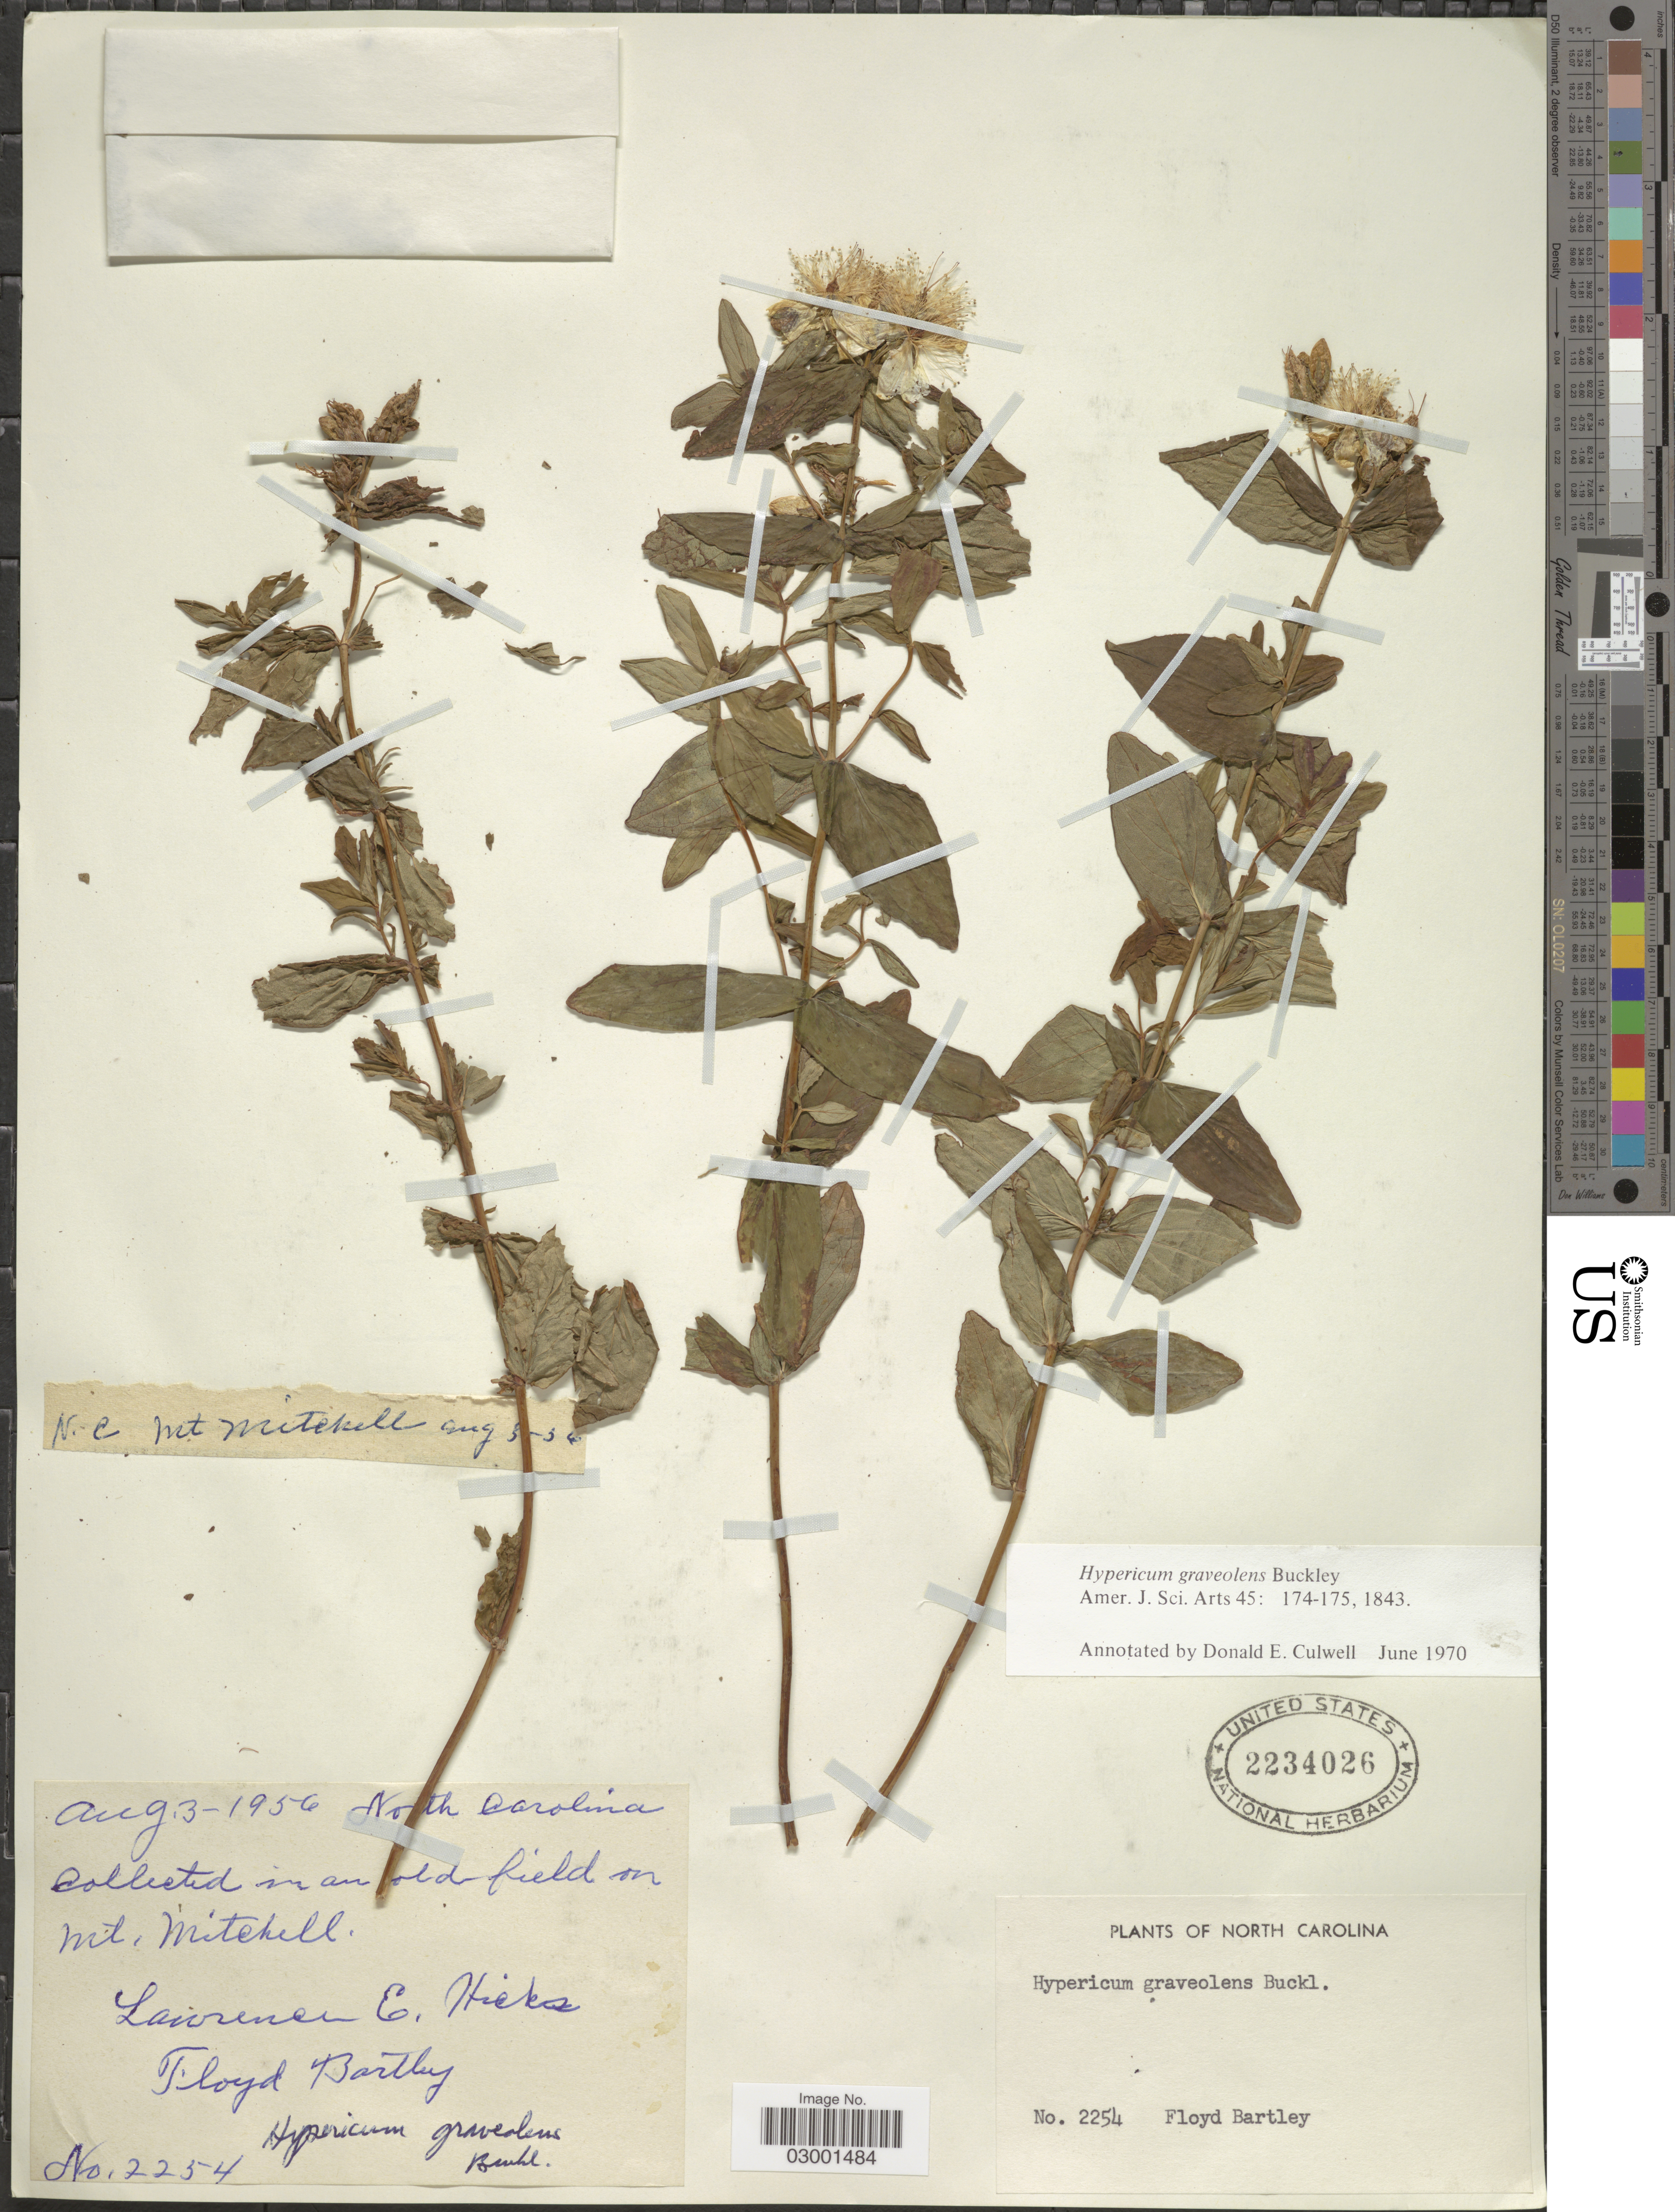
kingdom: Plantae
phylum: Tracheophyta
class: Magnoliopsida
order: Malpighiales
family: Hypericaceae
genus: Hypericum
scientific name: Hypericum graveolens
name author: Buckley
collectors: L. E. Hicks & F. Bartley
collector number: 2254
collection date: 1956-08-03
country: United States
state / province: North Carolina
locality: In an old field on Mt. Mitchell.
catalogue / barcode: US 2234026